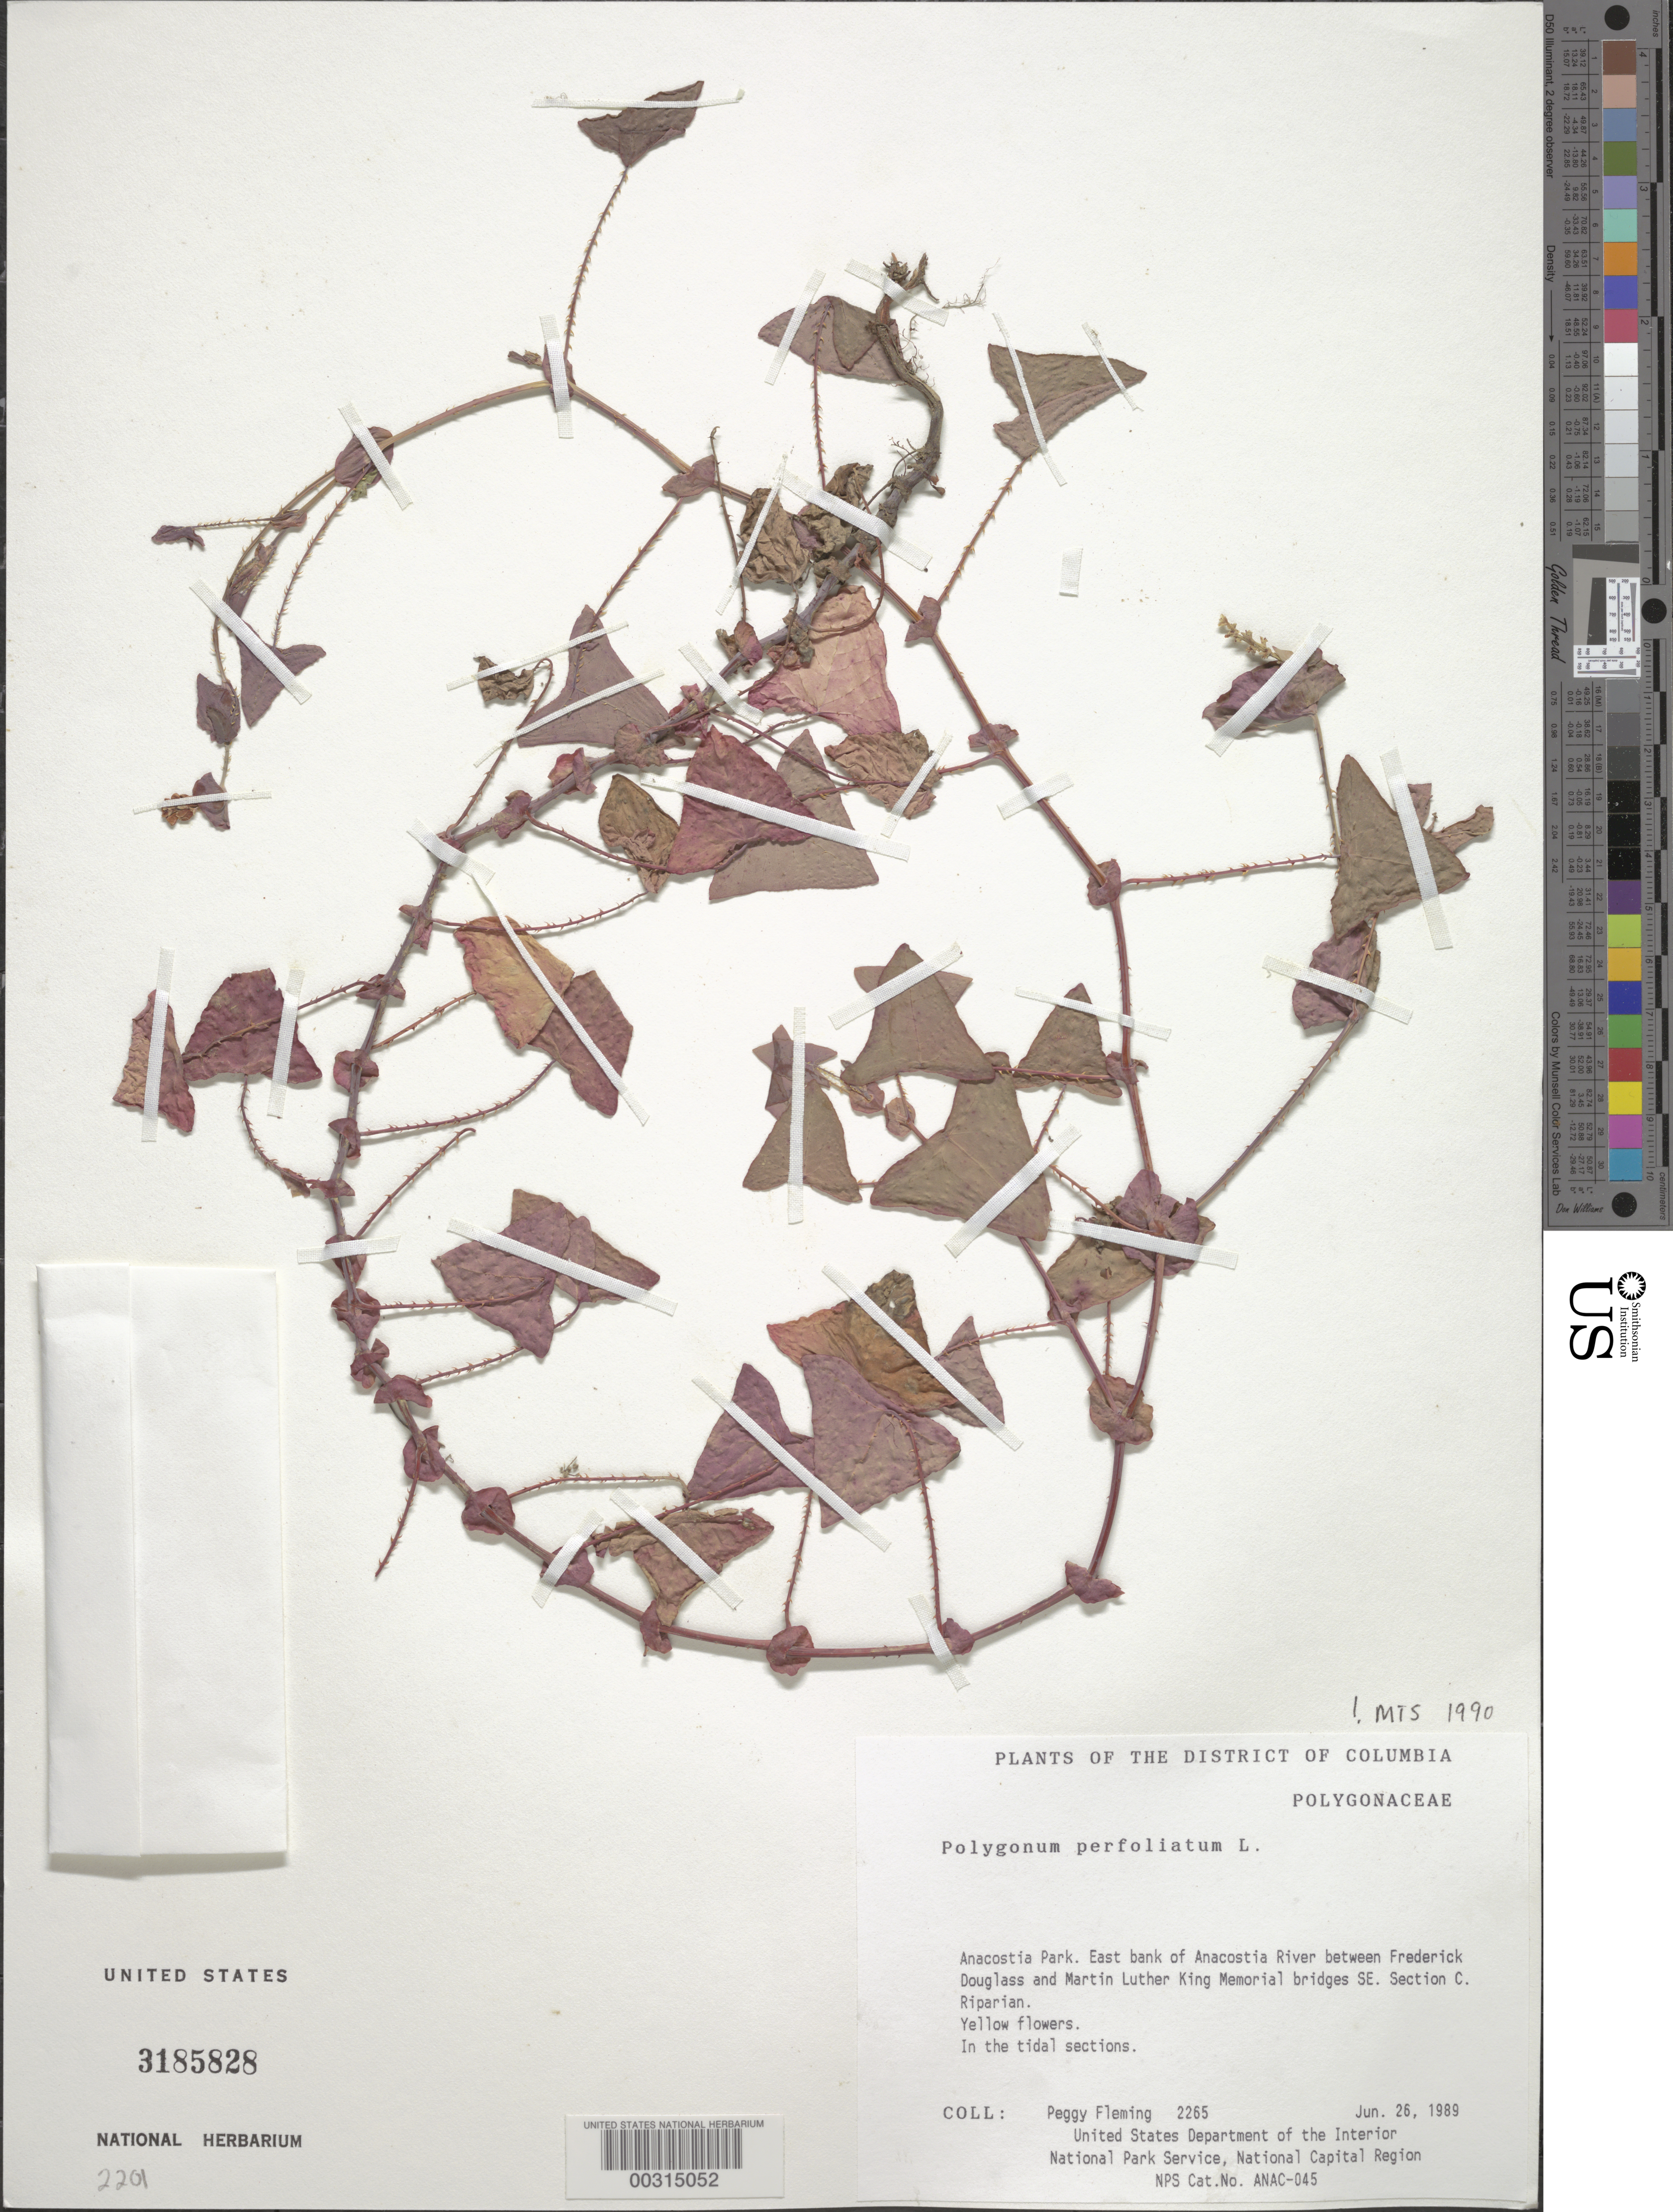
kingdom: Plantae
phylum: Tracheophyta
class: Magnoliopsida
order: Caryophyllales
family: Polygonaceae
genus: Persicaria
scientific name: Persicaria perfoliata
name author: (L.) H. Gross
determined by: Atha, D. E.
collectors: P. Fleming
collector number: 2265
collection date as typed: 26 Jun 1989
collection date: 1989-06-26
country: United States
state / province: District of Columbia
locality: Anacostia Park, between Fredrick Douglass and Martin Luther King Memorial Bridges SE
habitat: In tidal sections of river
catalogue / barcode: US 3185828